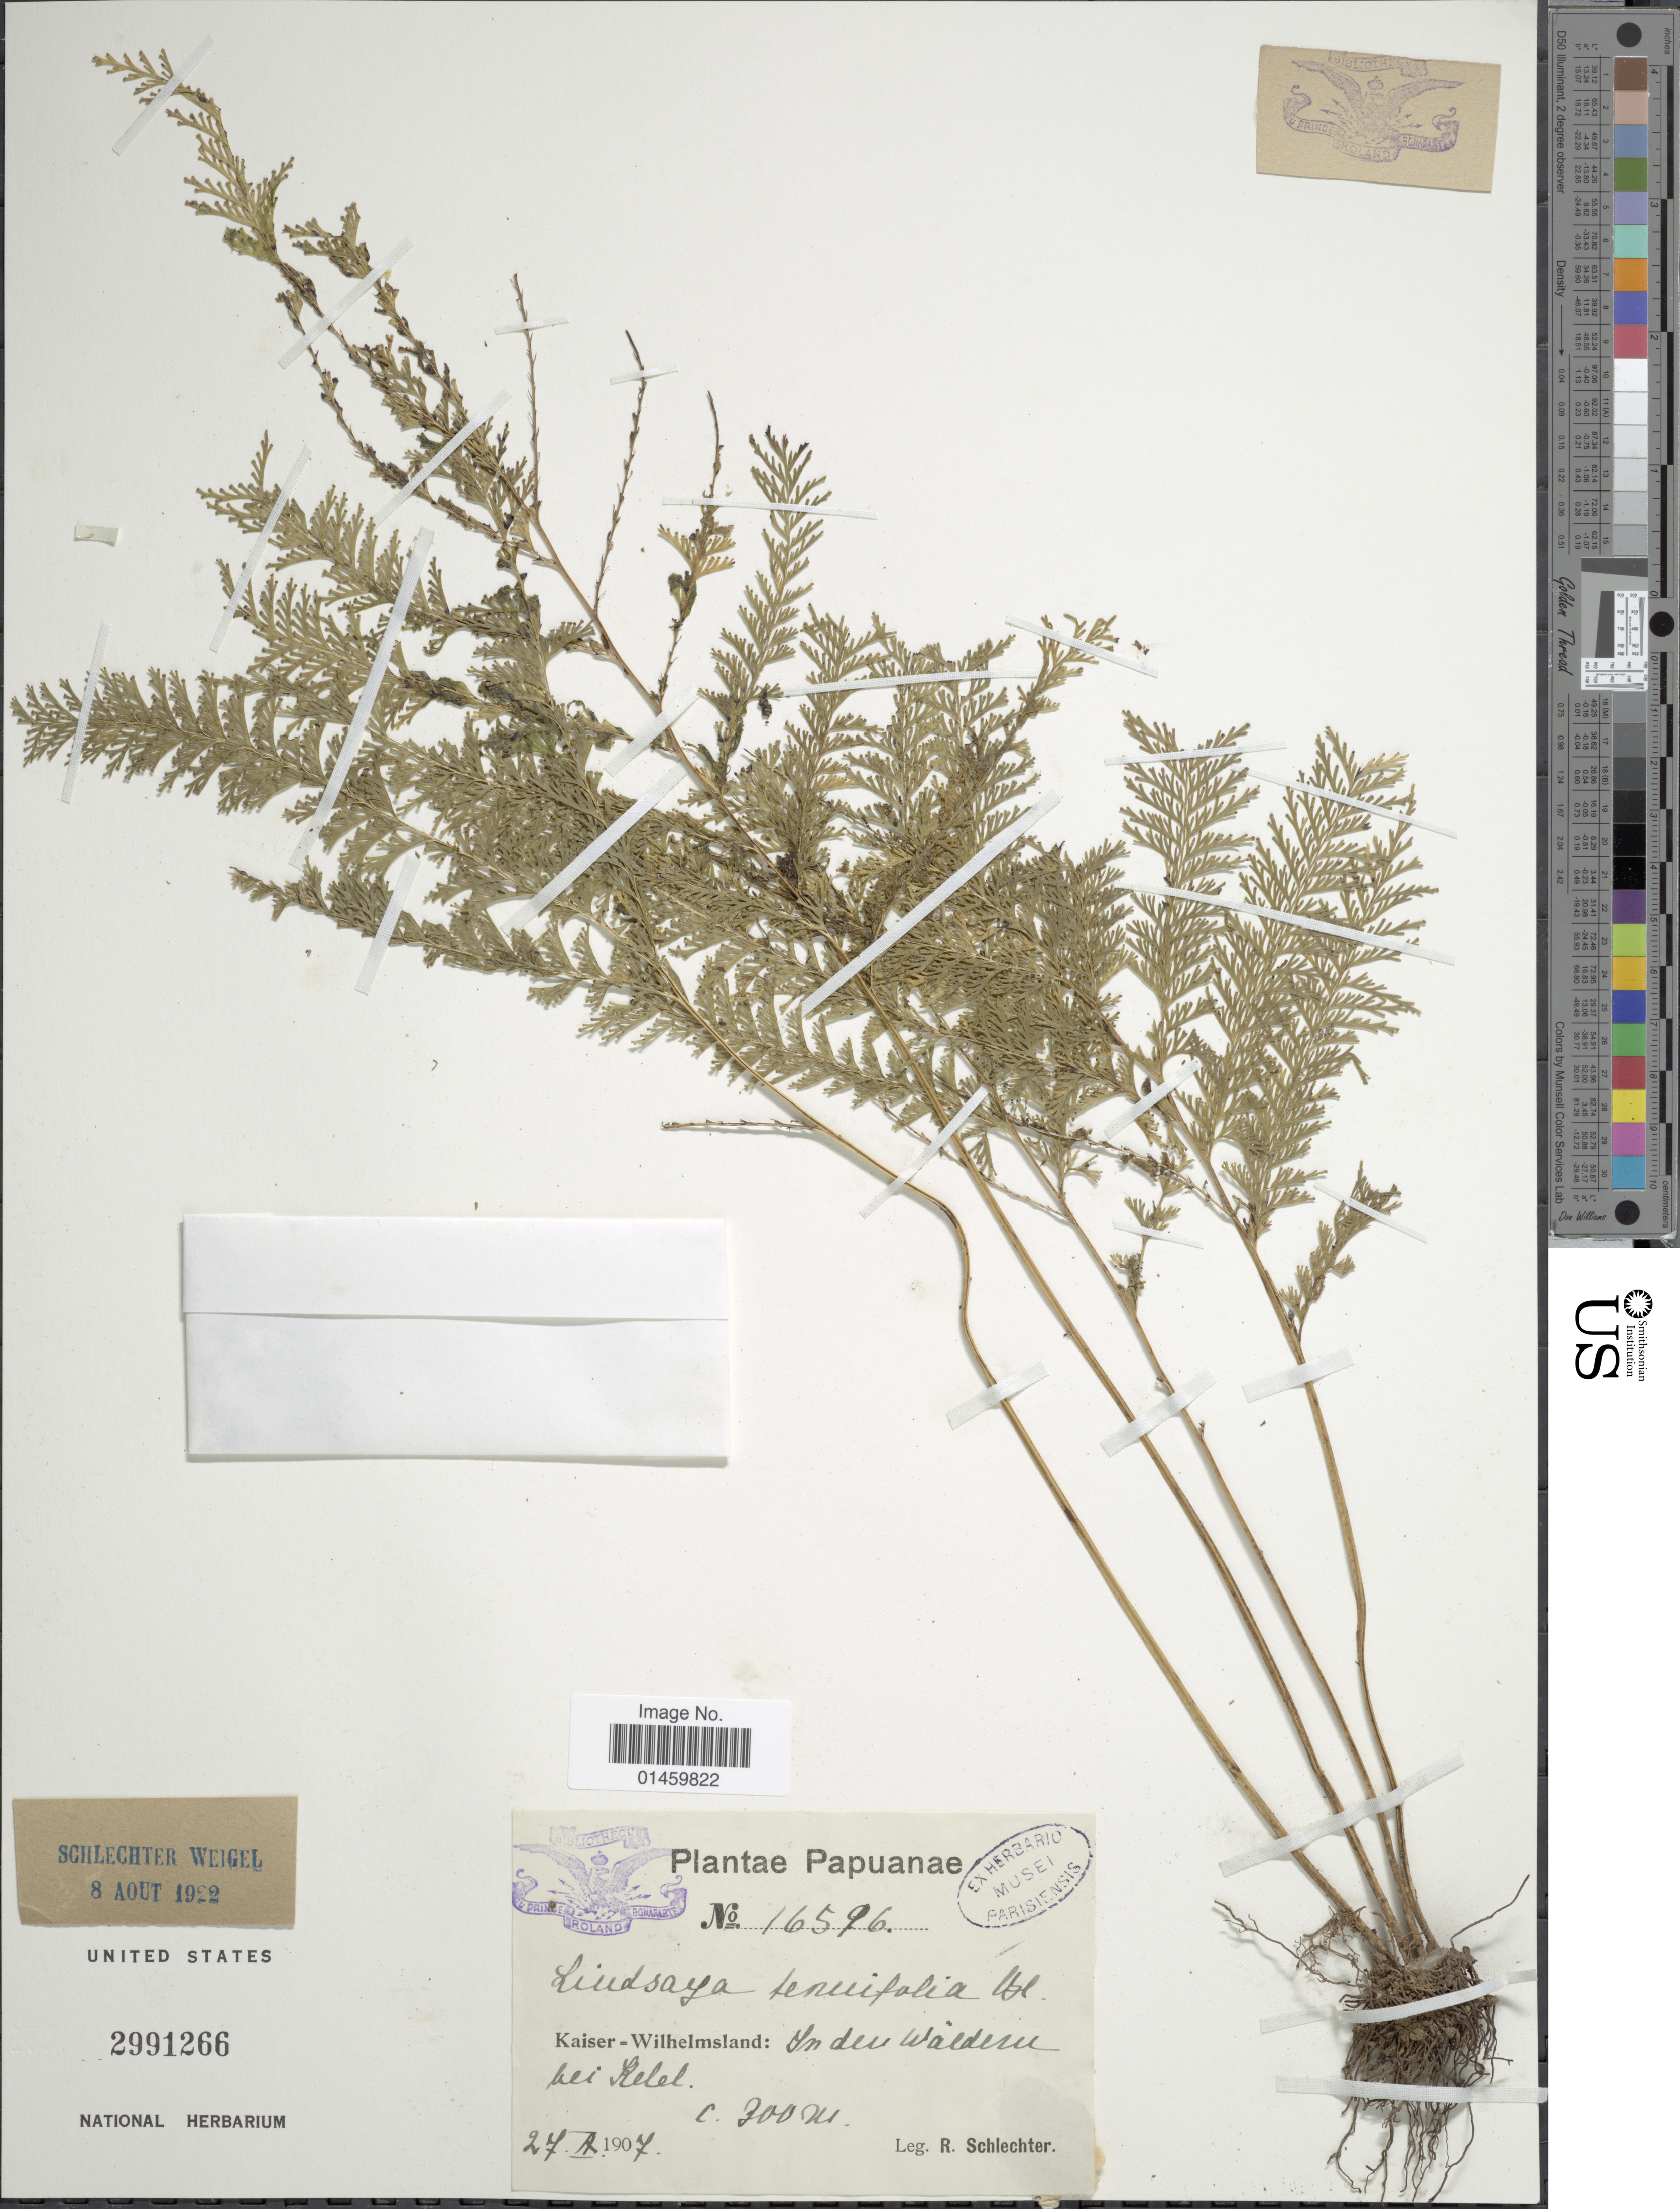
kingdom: Plantae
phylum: Tracheophyta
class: Polypodiopsida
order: Polypodiales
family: Lindsaeaceae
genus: Lindsaea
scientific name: Lindsaea tenuifolia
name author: Blume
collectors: F. R. R. Schlechter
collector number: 16596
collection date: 1907-09-27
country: Papua New Guinea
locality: Plantae Papuanae. Kaiser-Wilhelmsland: In den Wäldern bei Kelel.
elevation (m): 300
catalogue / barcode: US 2991266